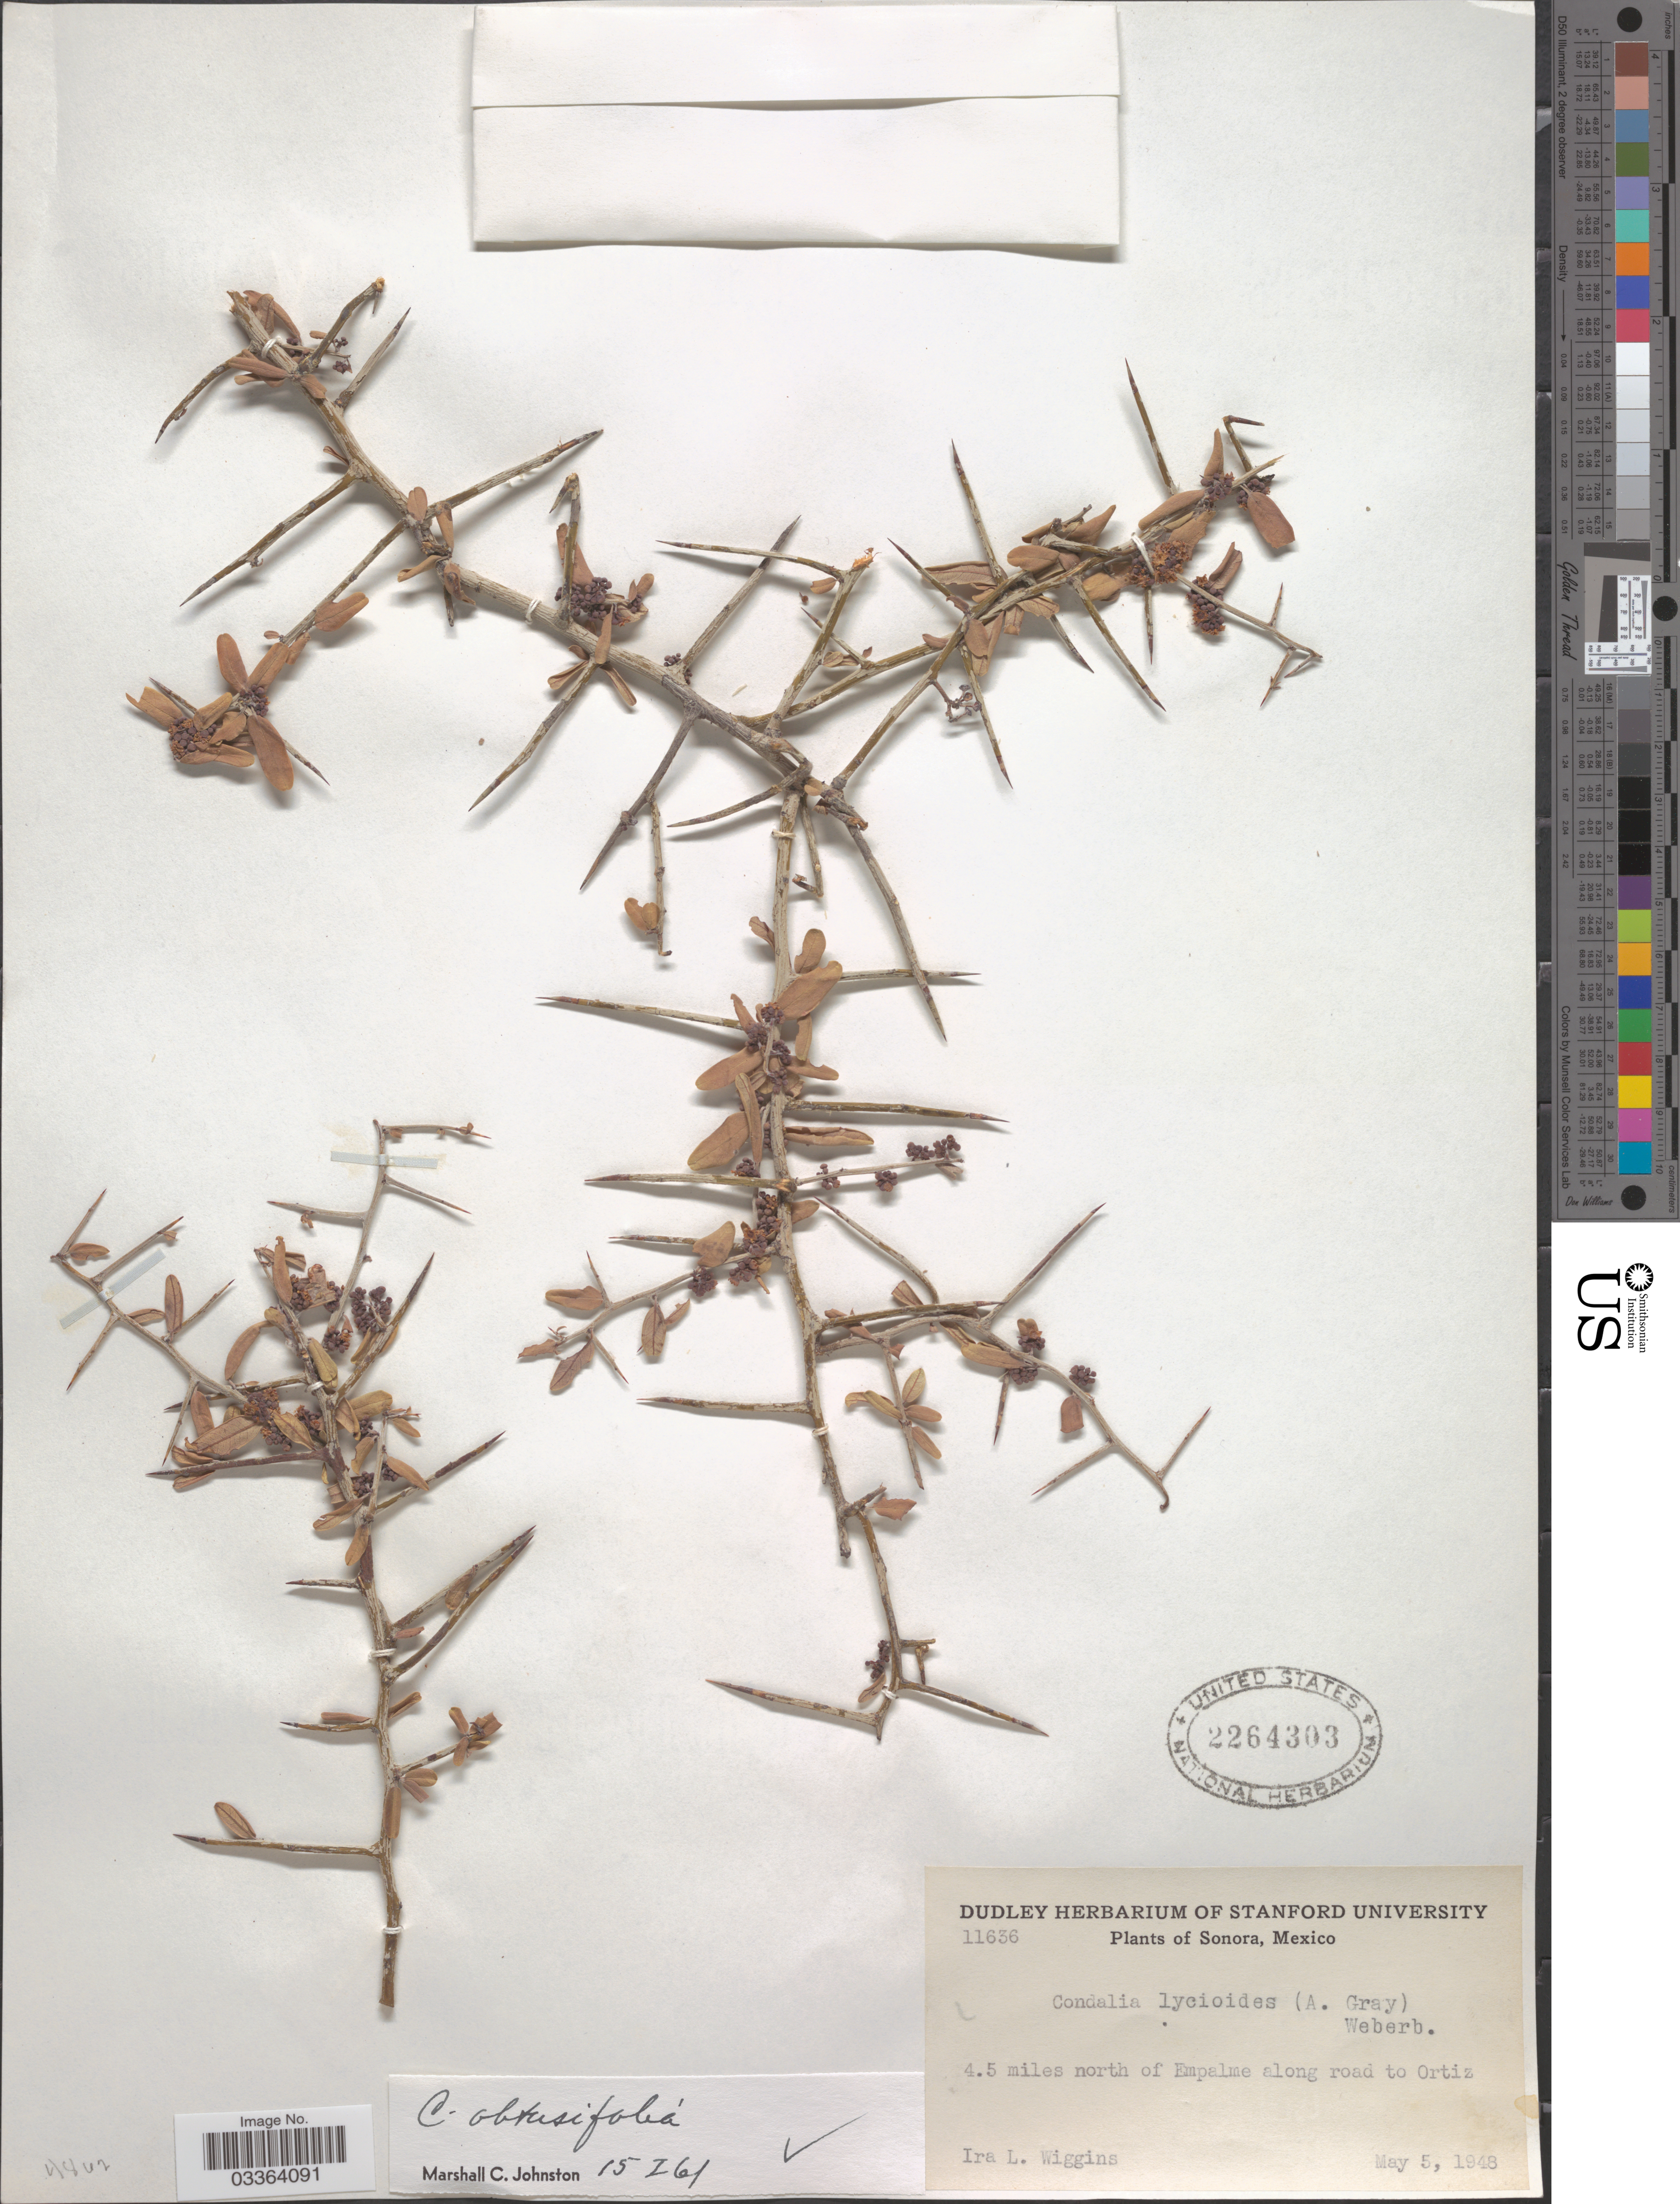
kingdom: Plantae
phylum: Tracheophyta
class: Magnoliopsida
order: Rosales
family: Rhamnaceae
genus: Sarcomphalus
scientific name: Sarcomphalus obtusifolius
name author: (Hook. ex Torr. & A. Gray) Hauenschild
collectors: I. L. Wiggins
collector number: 11636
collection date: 1948-05-05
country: Mexico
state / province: Sonora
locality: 4.5 miles north of Empalme along road to Ortiz.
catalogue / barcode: US 2264303